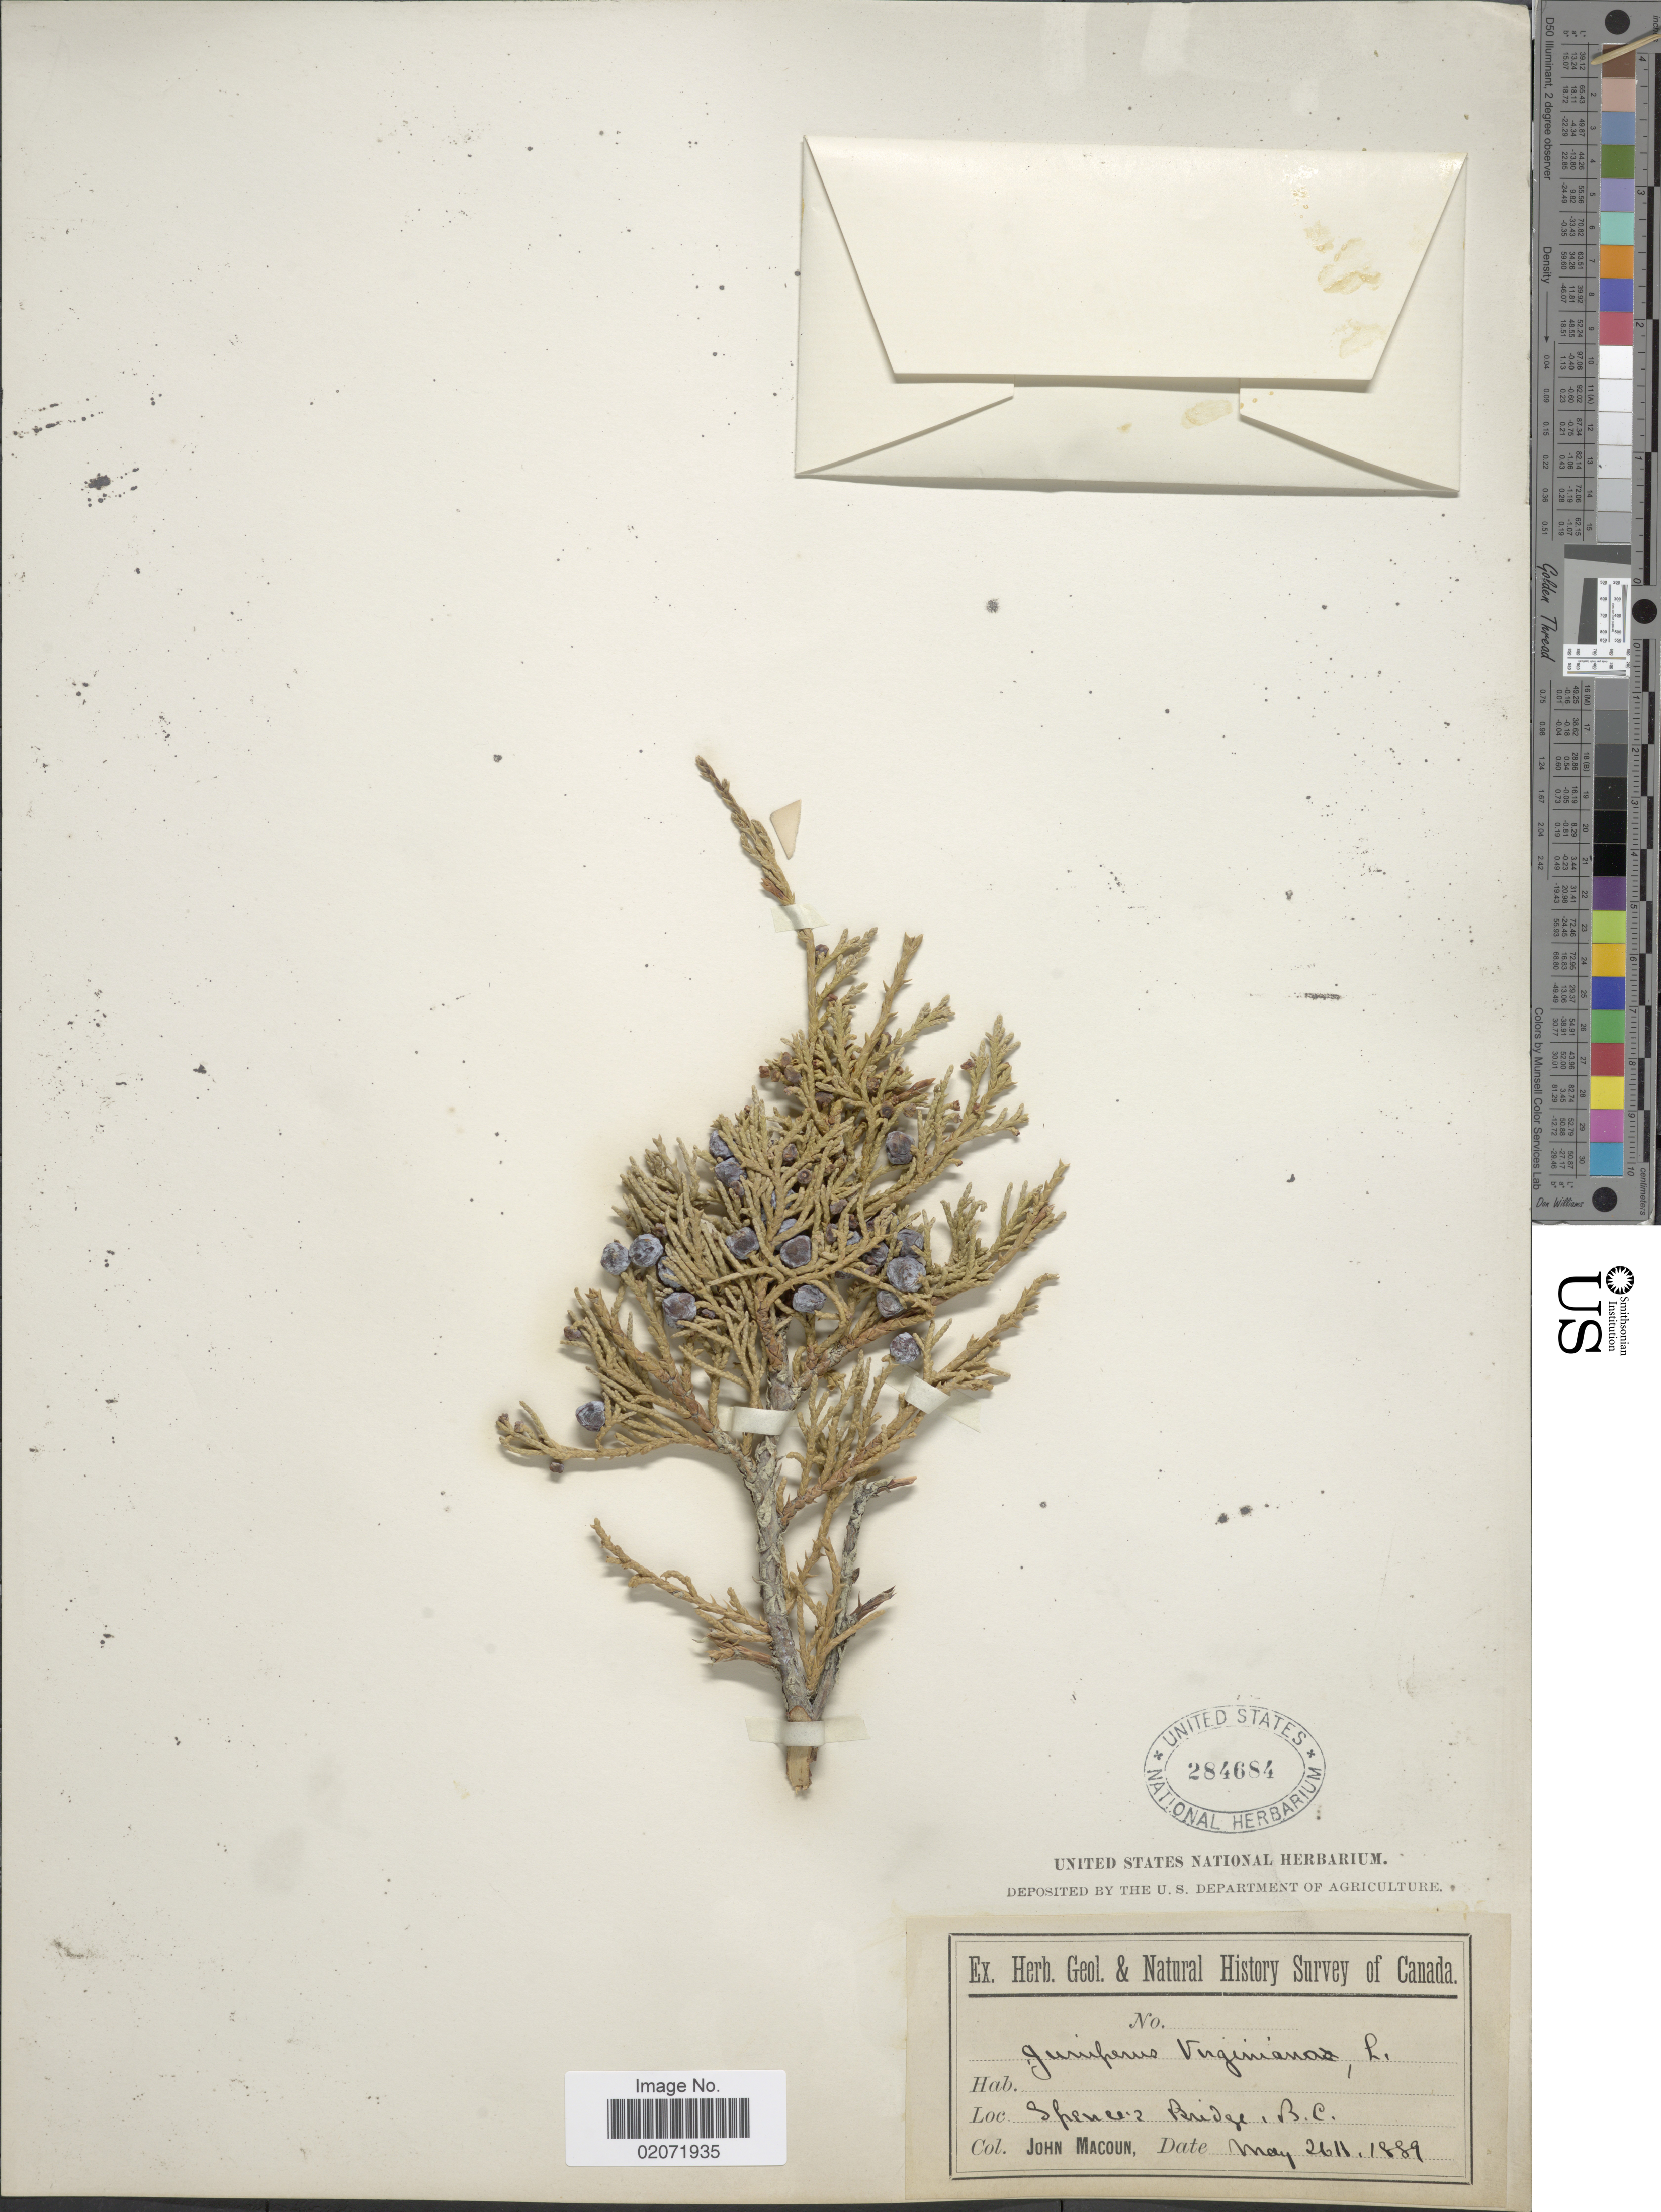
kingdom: Plantae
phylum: Tracheophyta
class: Pinopsida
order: Pinales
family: Cupressaceae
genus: Juniperus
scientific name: Juniperus scopulorum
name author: Sarg.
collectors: J. Macoun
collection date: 1889-05-26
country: Canada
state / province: British Columbia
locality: Spencer's Bridge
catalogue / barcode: US 284684